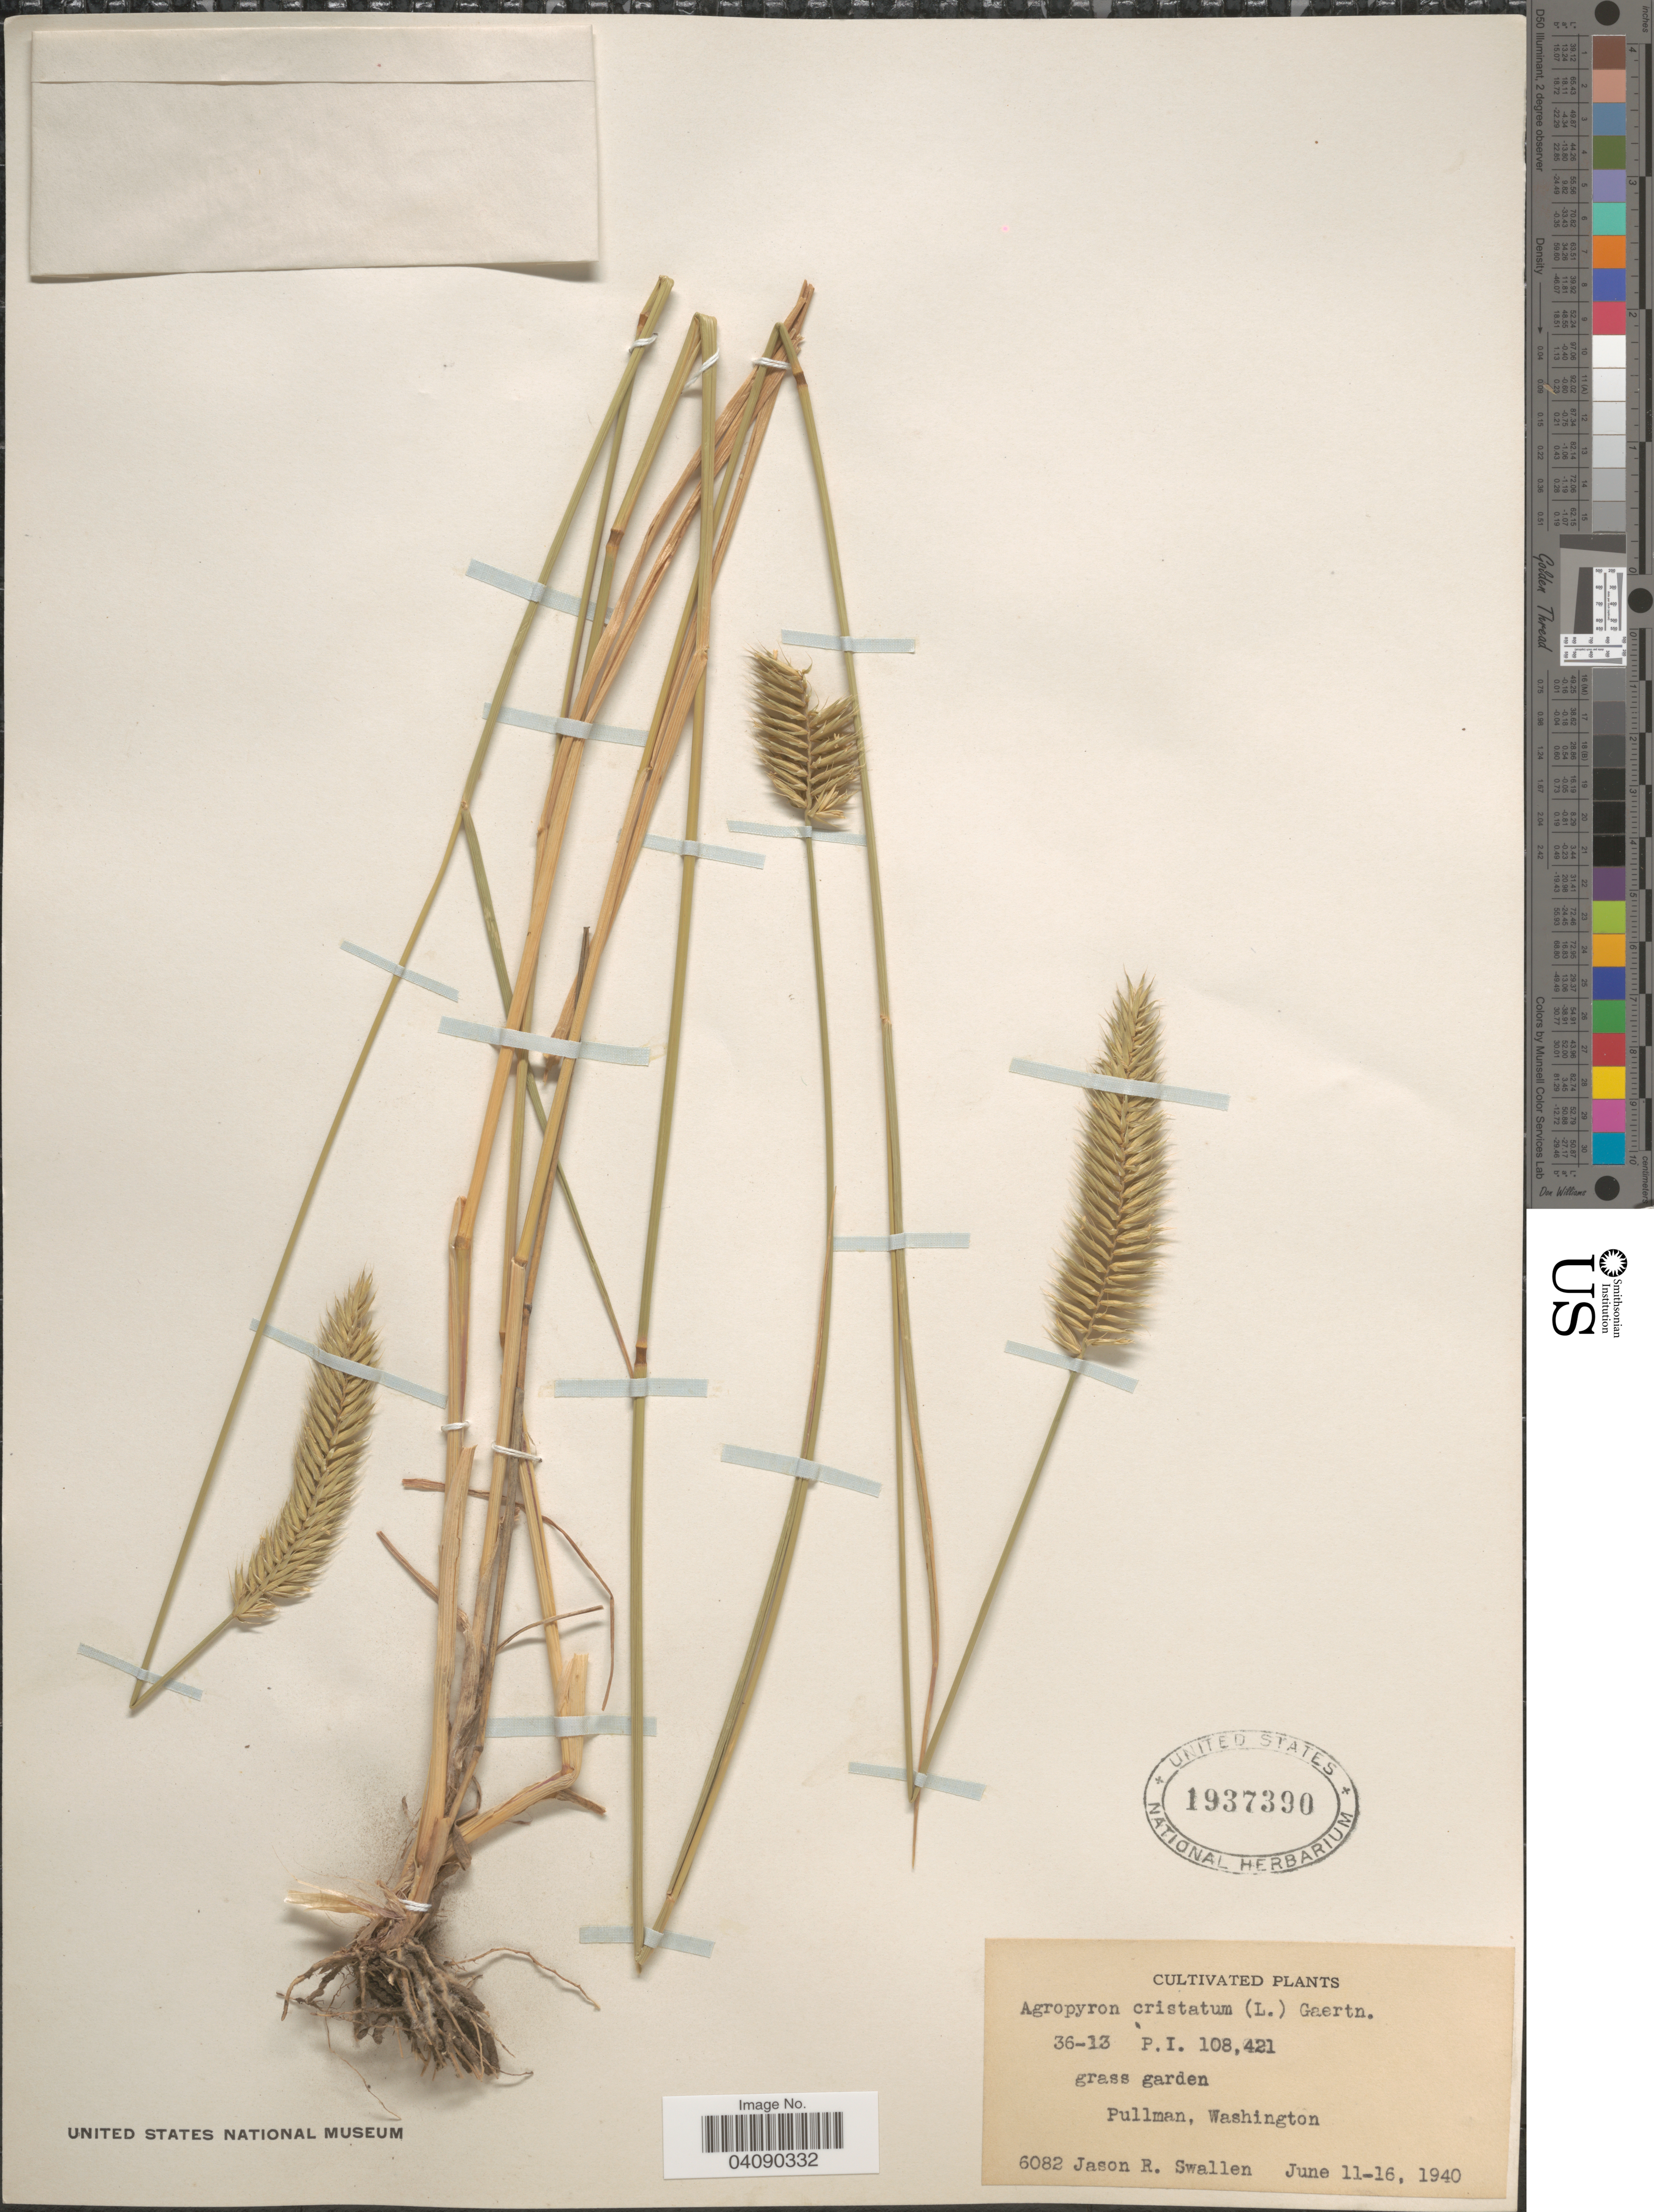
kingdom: Plantae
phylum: Tracheophyta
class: Liliopsida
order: Poales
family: Poaceae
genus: Agropyron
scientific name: Agropyron cristatum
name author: (L.) Gaertn.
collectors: J. R. Swallen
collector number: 6082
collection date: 1940-06-11/1940-06-16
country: United States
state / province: Washington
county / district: Whitman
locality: Grass garden, Pullman.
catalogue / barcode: US 1937390